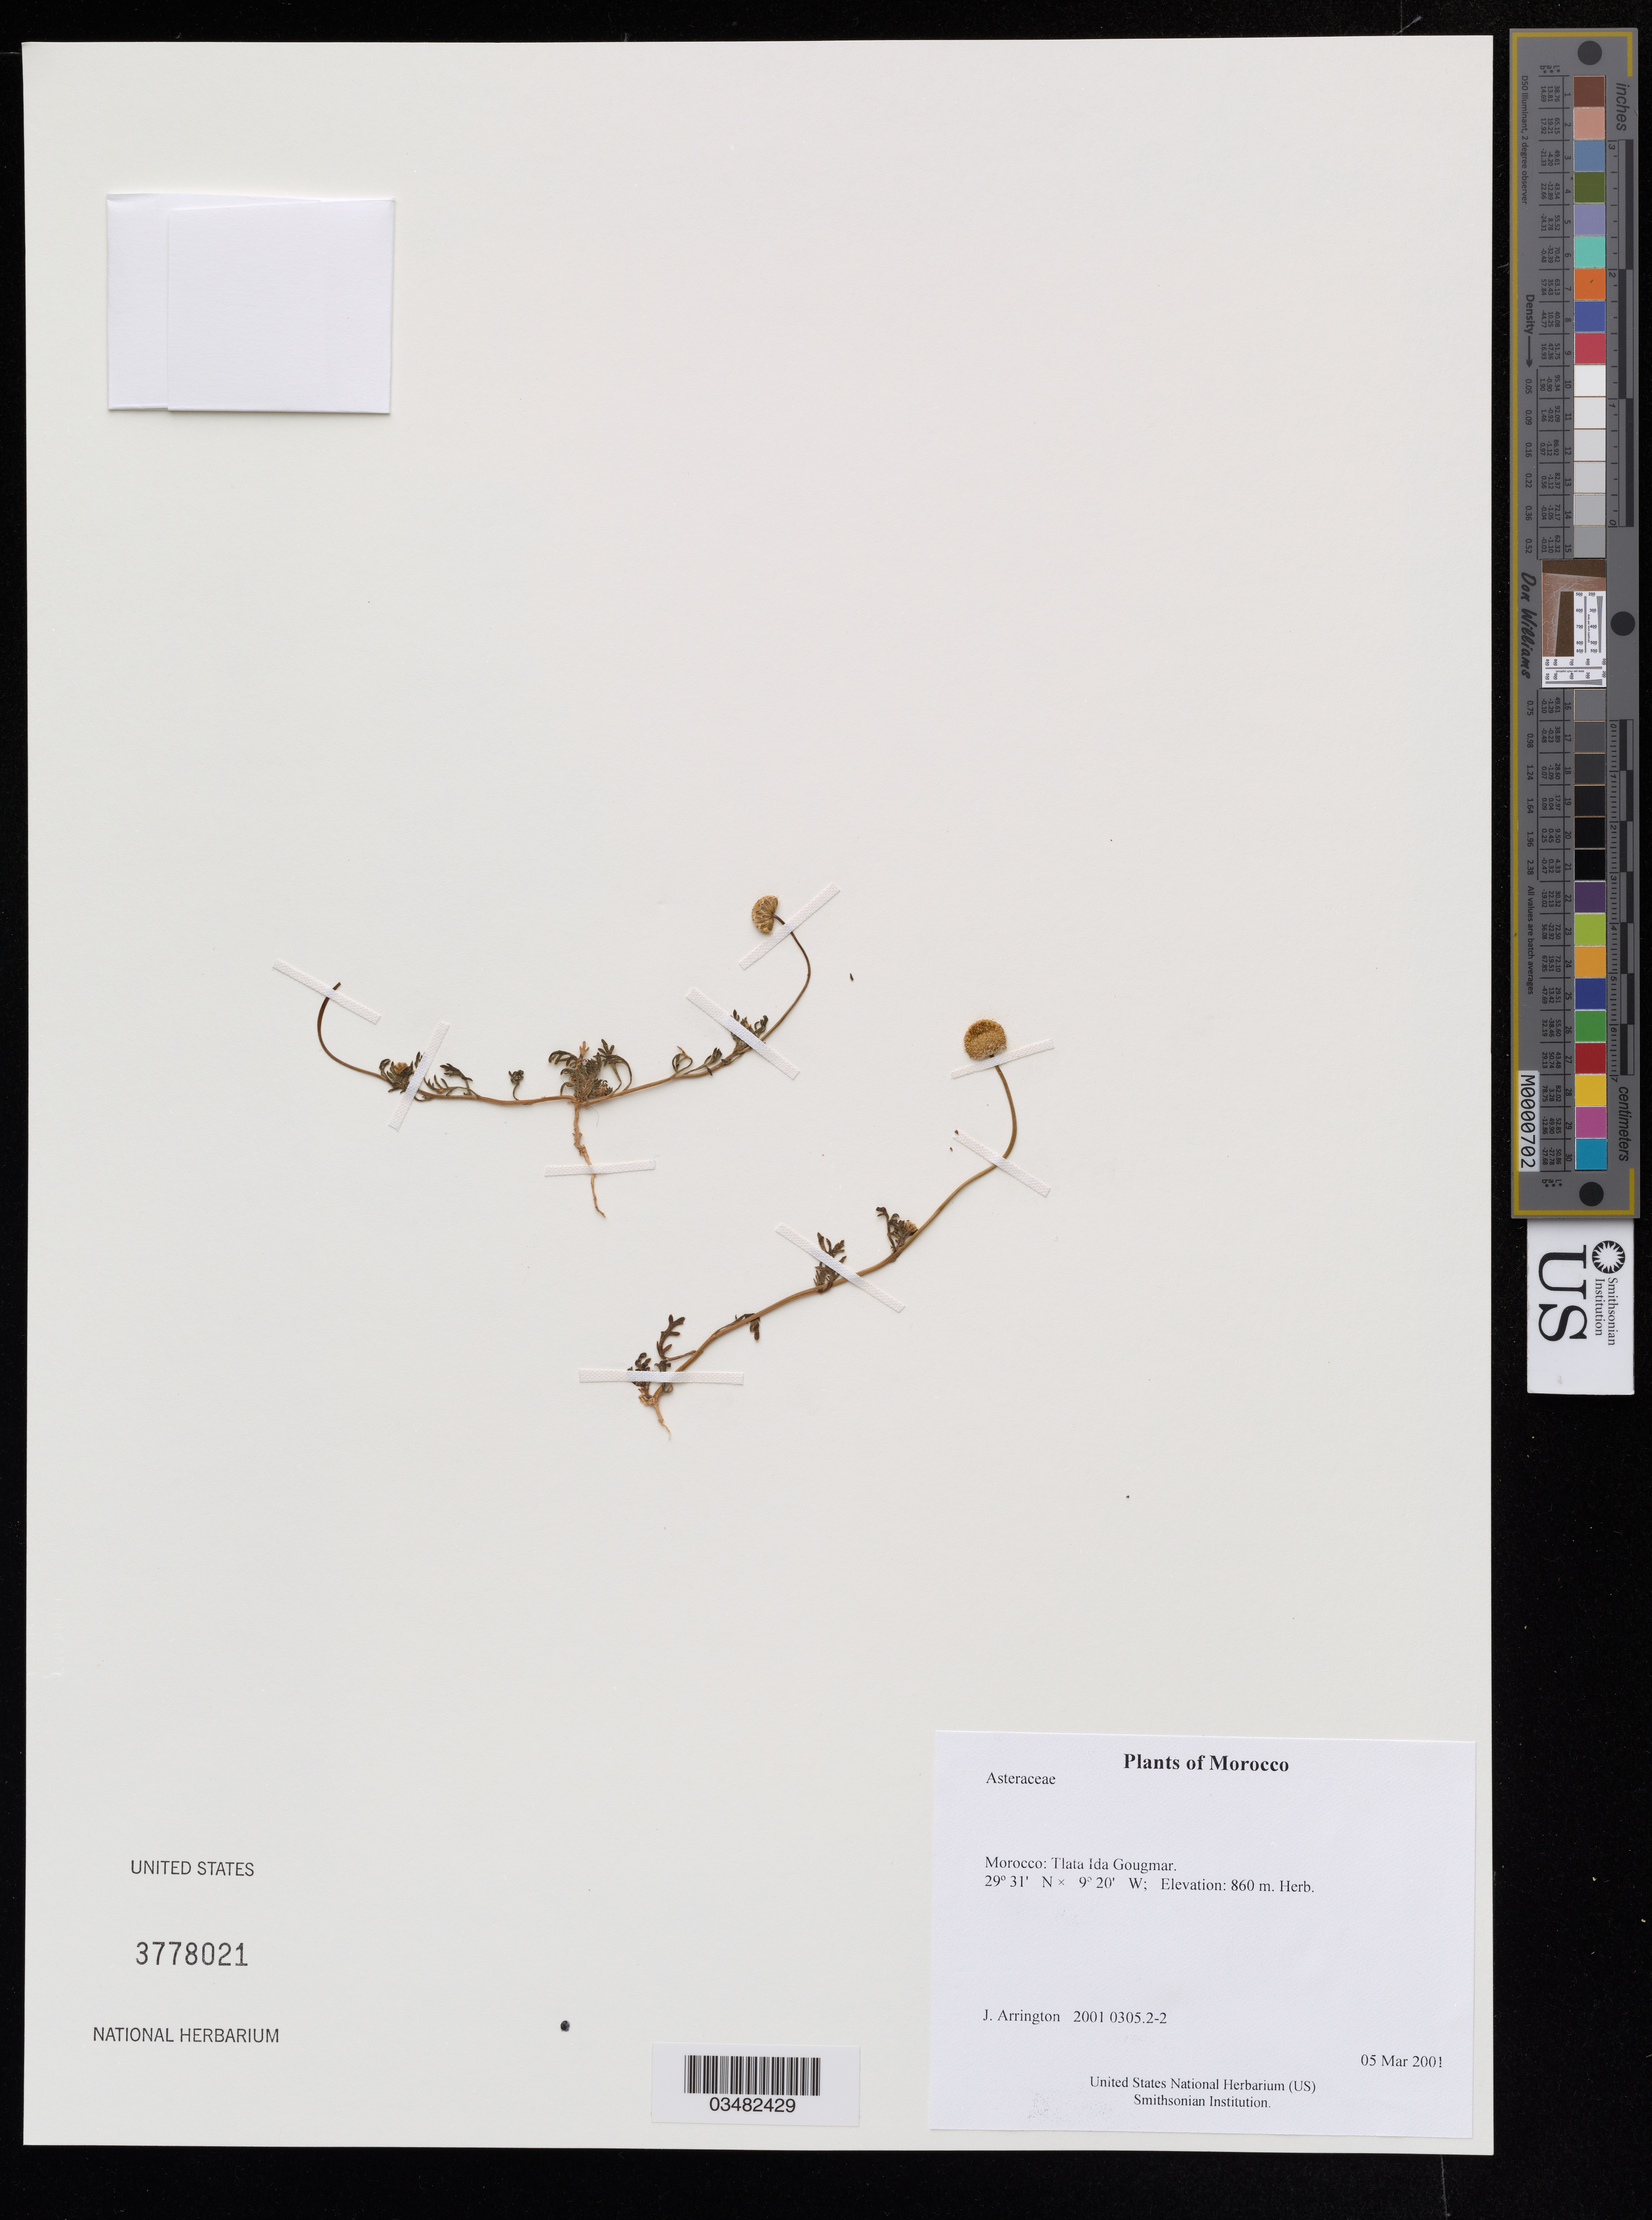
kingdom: Plantae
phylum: Tracheophyta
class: Magnoliopsida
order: Asterales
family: Asteraceae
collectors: J. Arrington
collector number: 2001 0305.2-2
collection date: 2001-03-05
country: Morocco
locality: Tlata Ida Gougmar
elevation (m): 860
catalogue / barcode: US 3778021